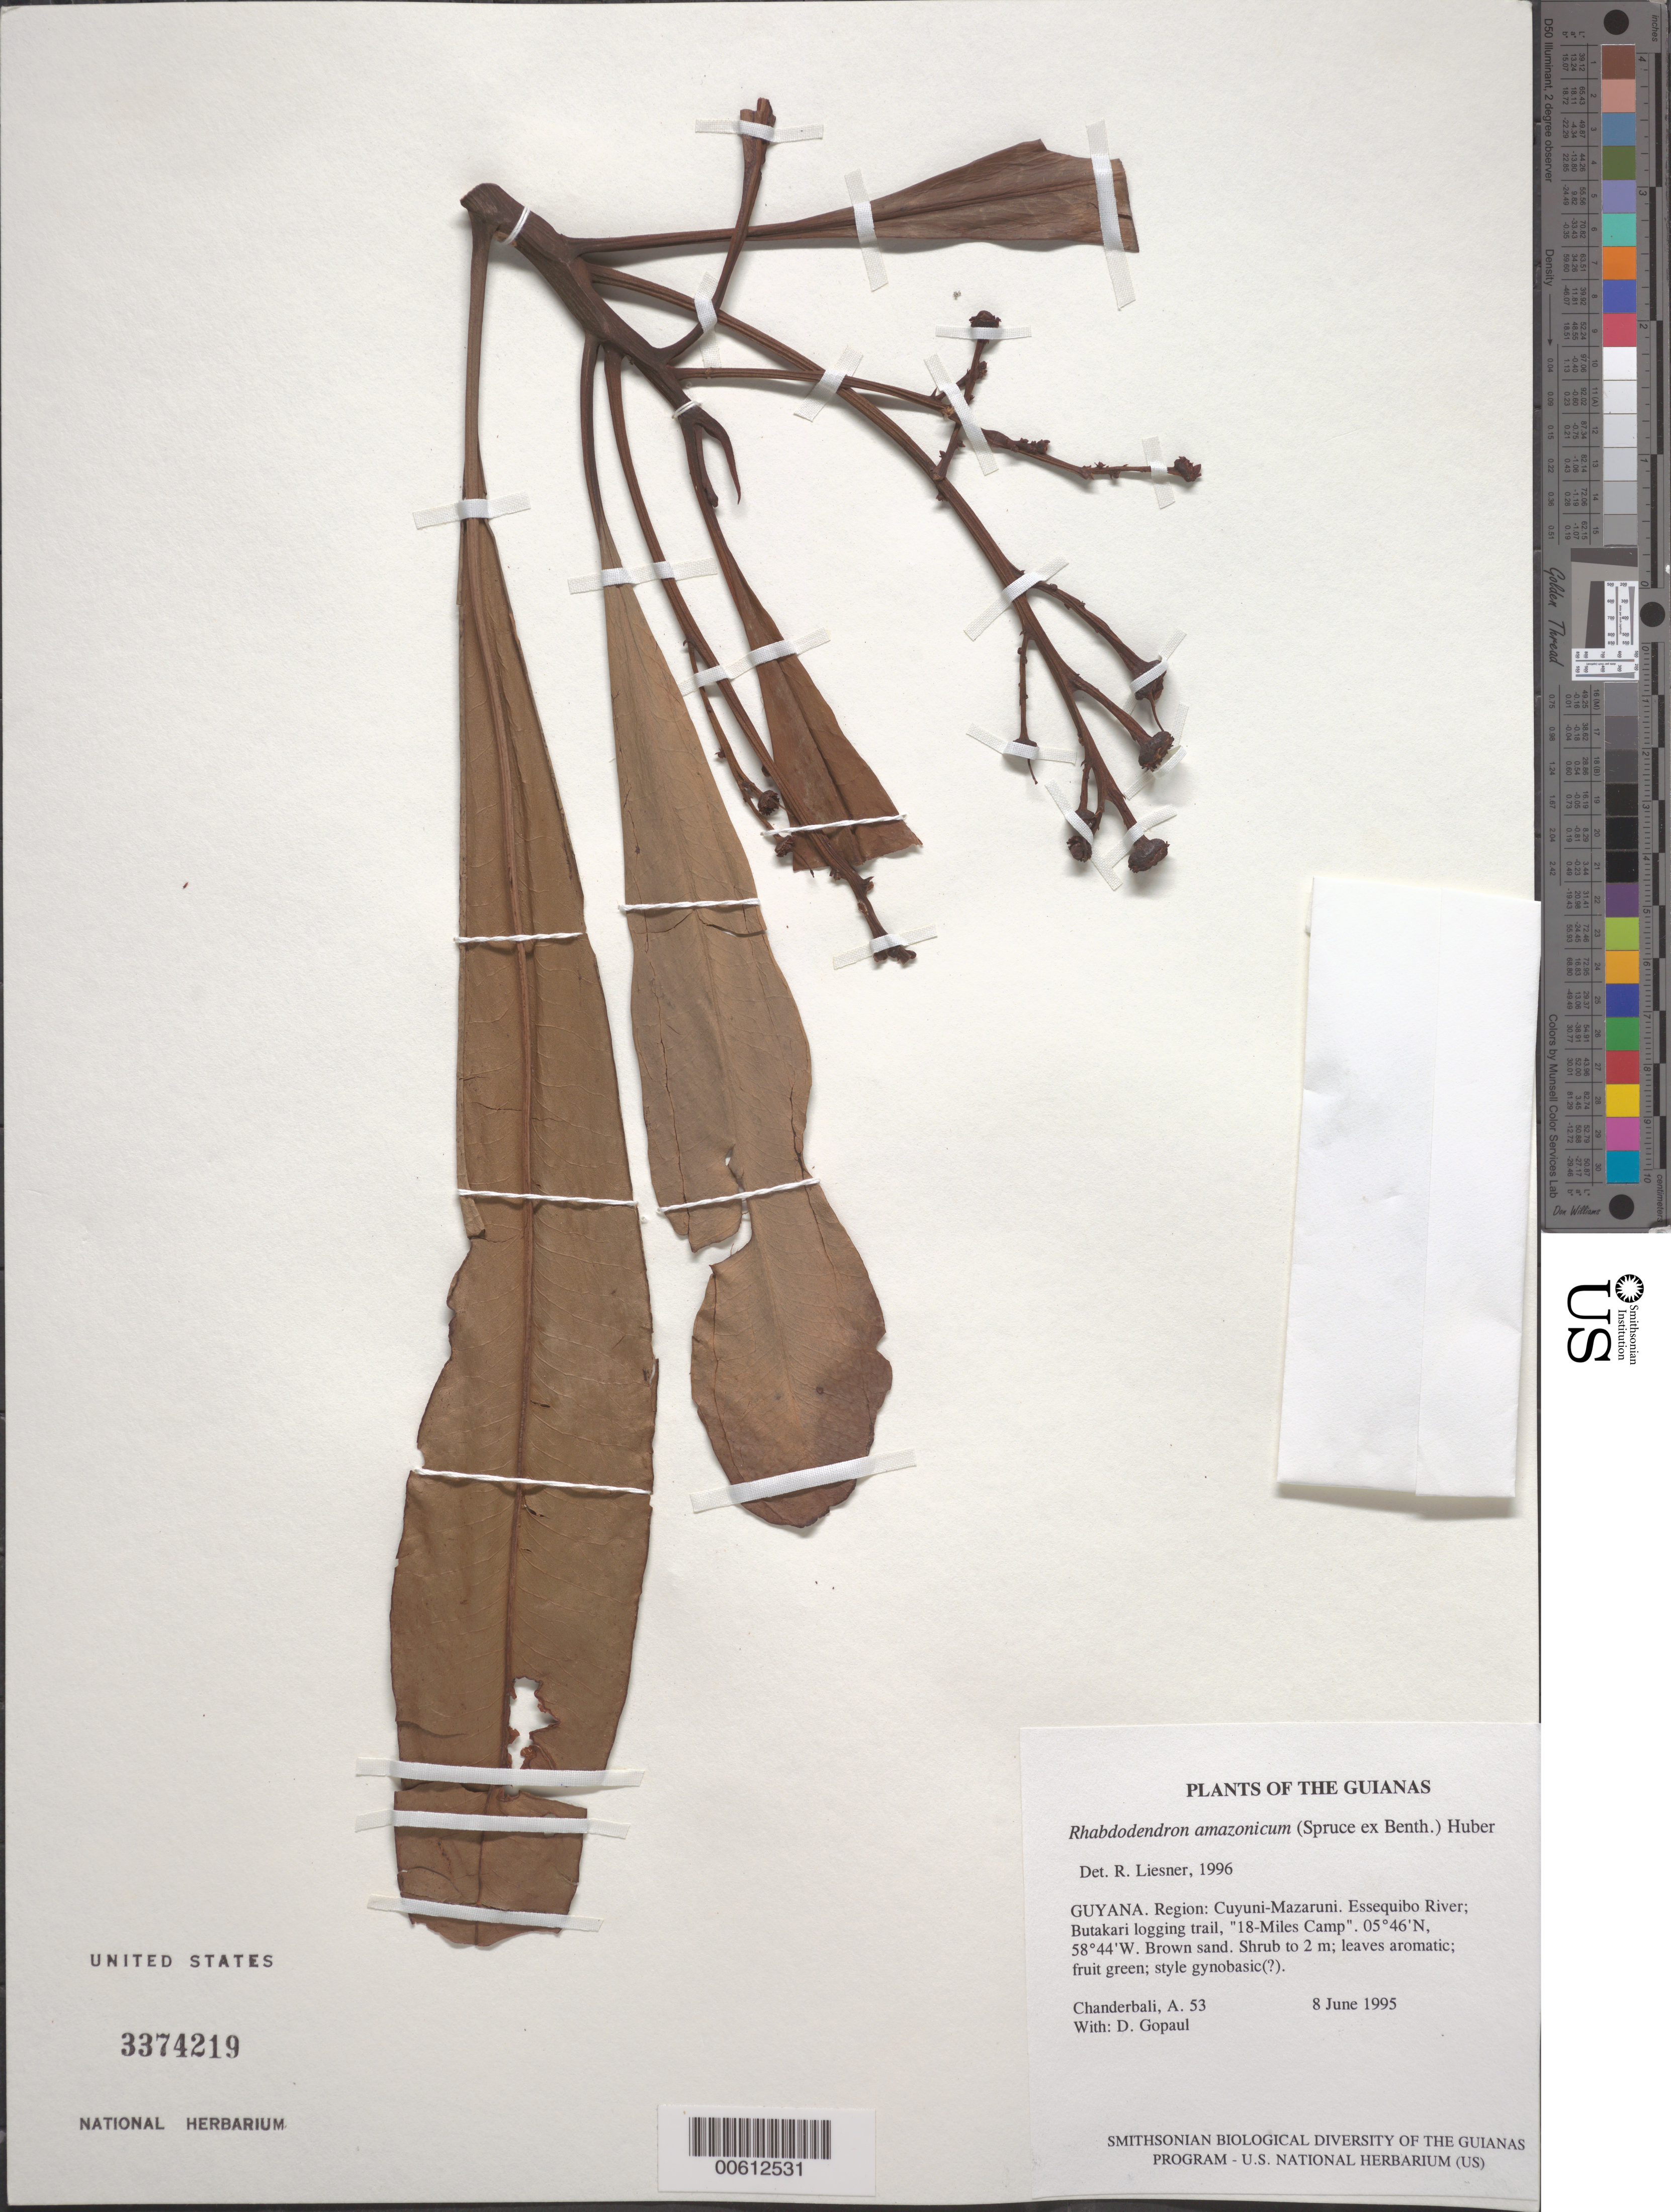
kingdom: Plantae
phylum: Tracheophyta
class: Magnoliopsida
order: Caryophyllales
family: Rhabdodendraceae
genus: Rhabdodendron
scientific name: Rhabdodendron amazonicum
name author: (Spruce ex Benth.) Huber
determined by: Liesner, R. L.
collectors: A. S. Chanderbali & D. Gopaul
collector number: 0053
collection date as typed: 8 June 1995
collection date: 1995-06-08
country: Guyana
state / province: Cuyuni-Mazaruni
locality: Essequibo River; Butakari logging trail, "18-Miles Camp"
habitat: Brown sand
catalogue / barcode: US 3374219